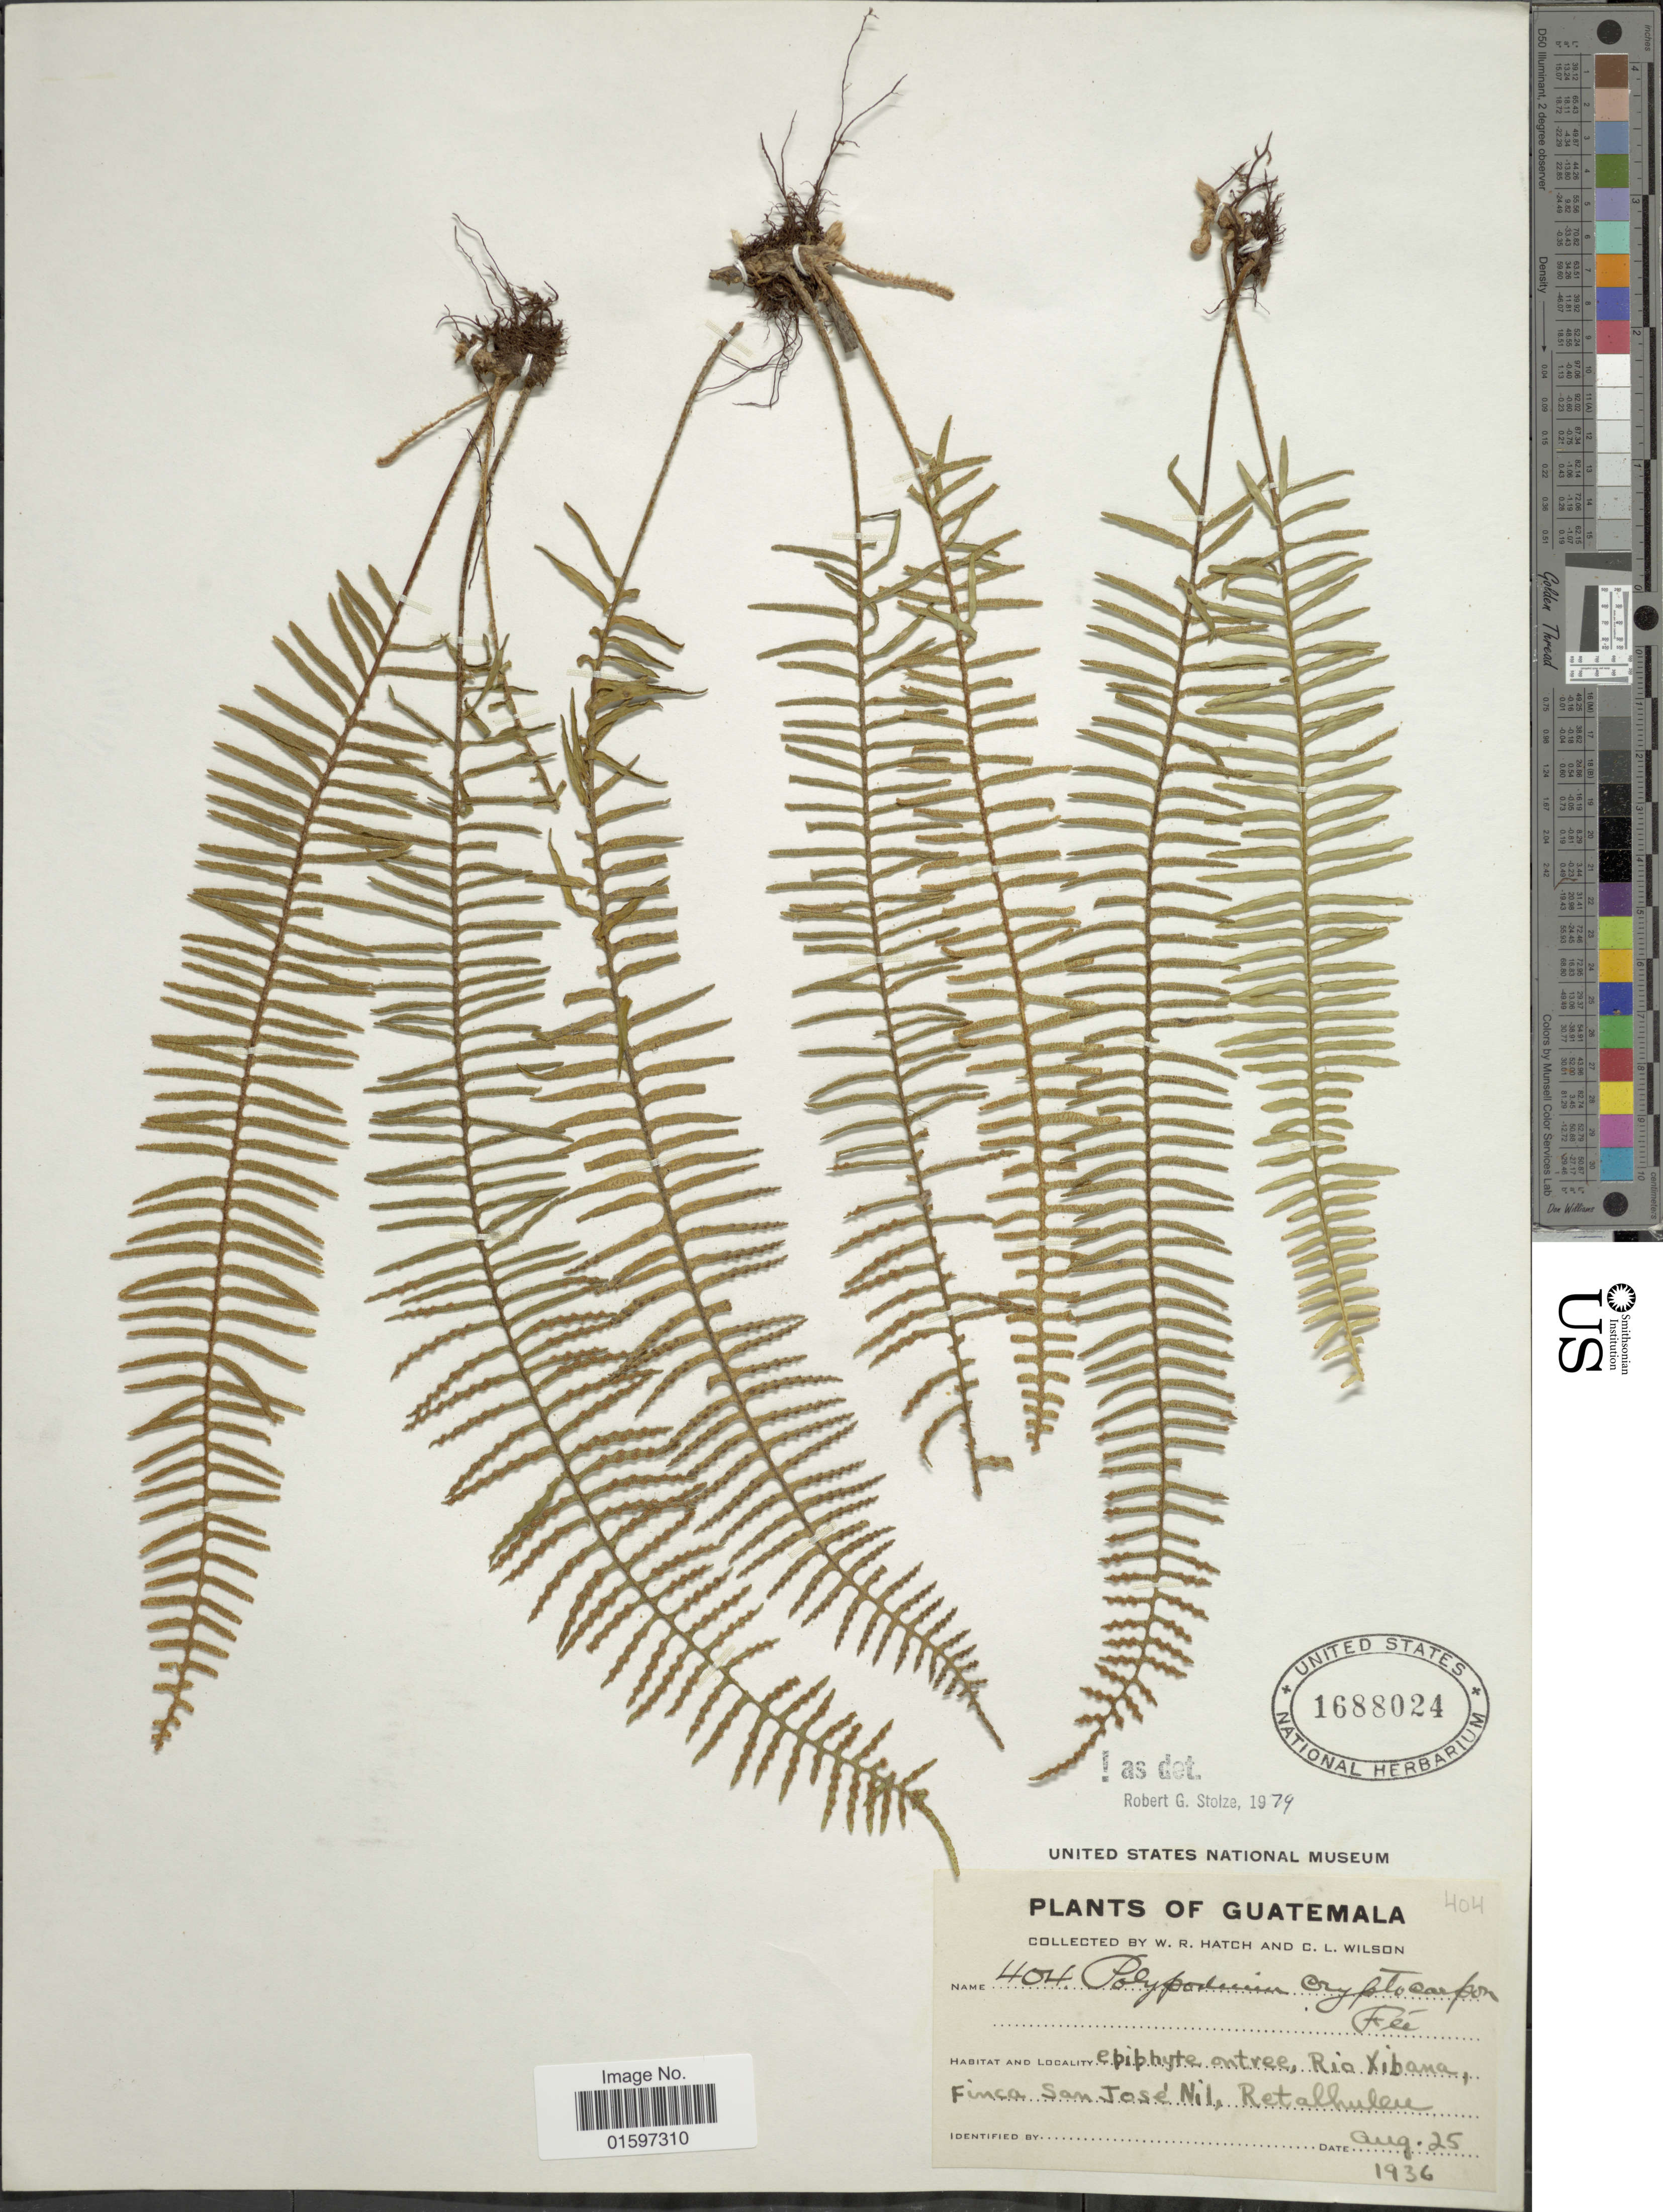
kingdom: Plantae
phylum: Tracheophyta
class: Polypodiopsida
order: Polypodiales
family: Polypodiaceae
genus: Pleopeltis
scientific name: Pleopeltis cryptocarpa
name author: (Fée) A.R. Sm. & Tejero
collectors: W. Hatch & C. L. Wilson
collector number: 404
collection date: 1936-08-25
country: Guatemala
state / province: Retalhuleu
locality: Guatemala, Rio Xibana, Finca San José Nil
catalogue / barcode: US 1688024